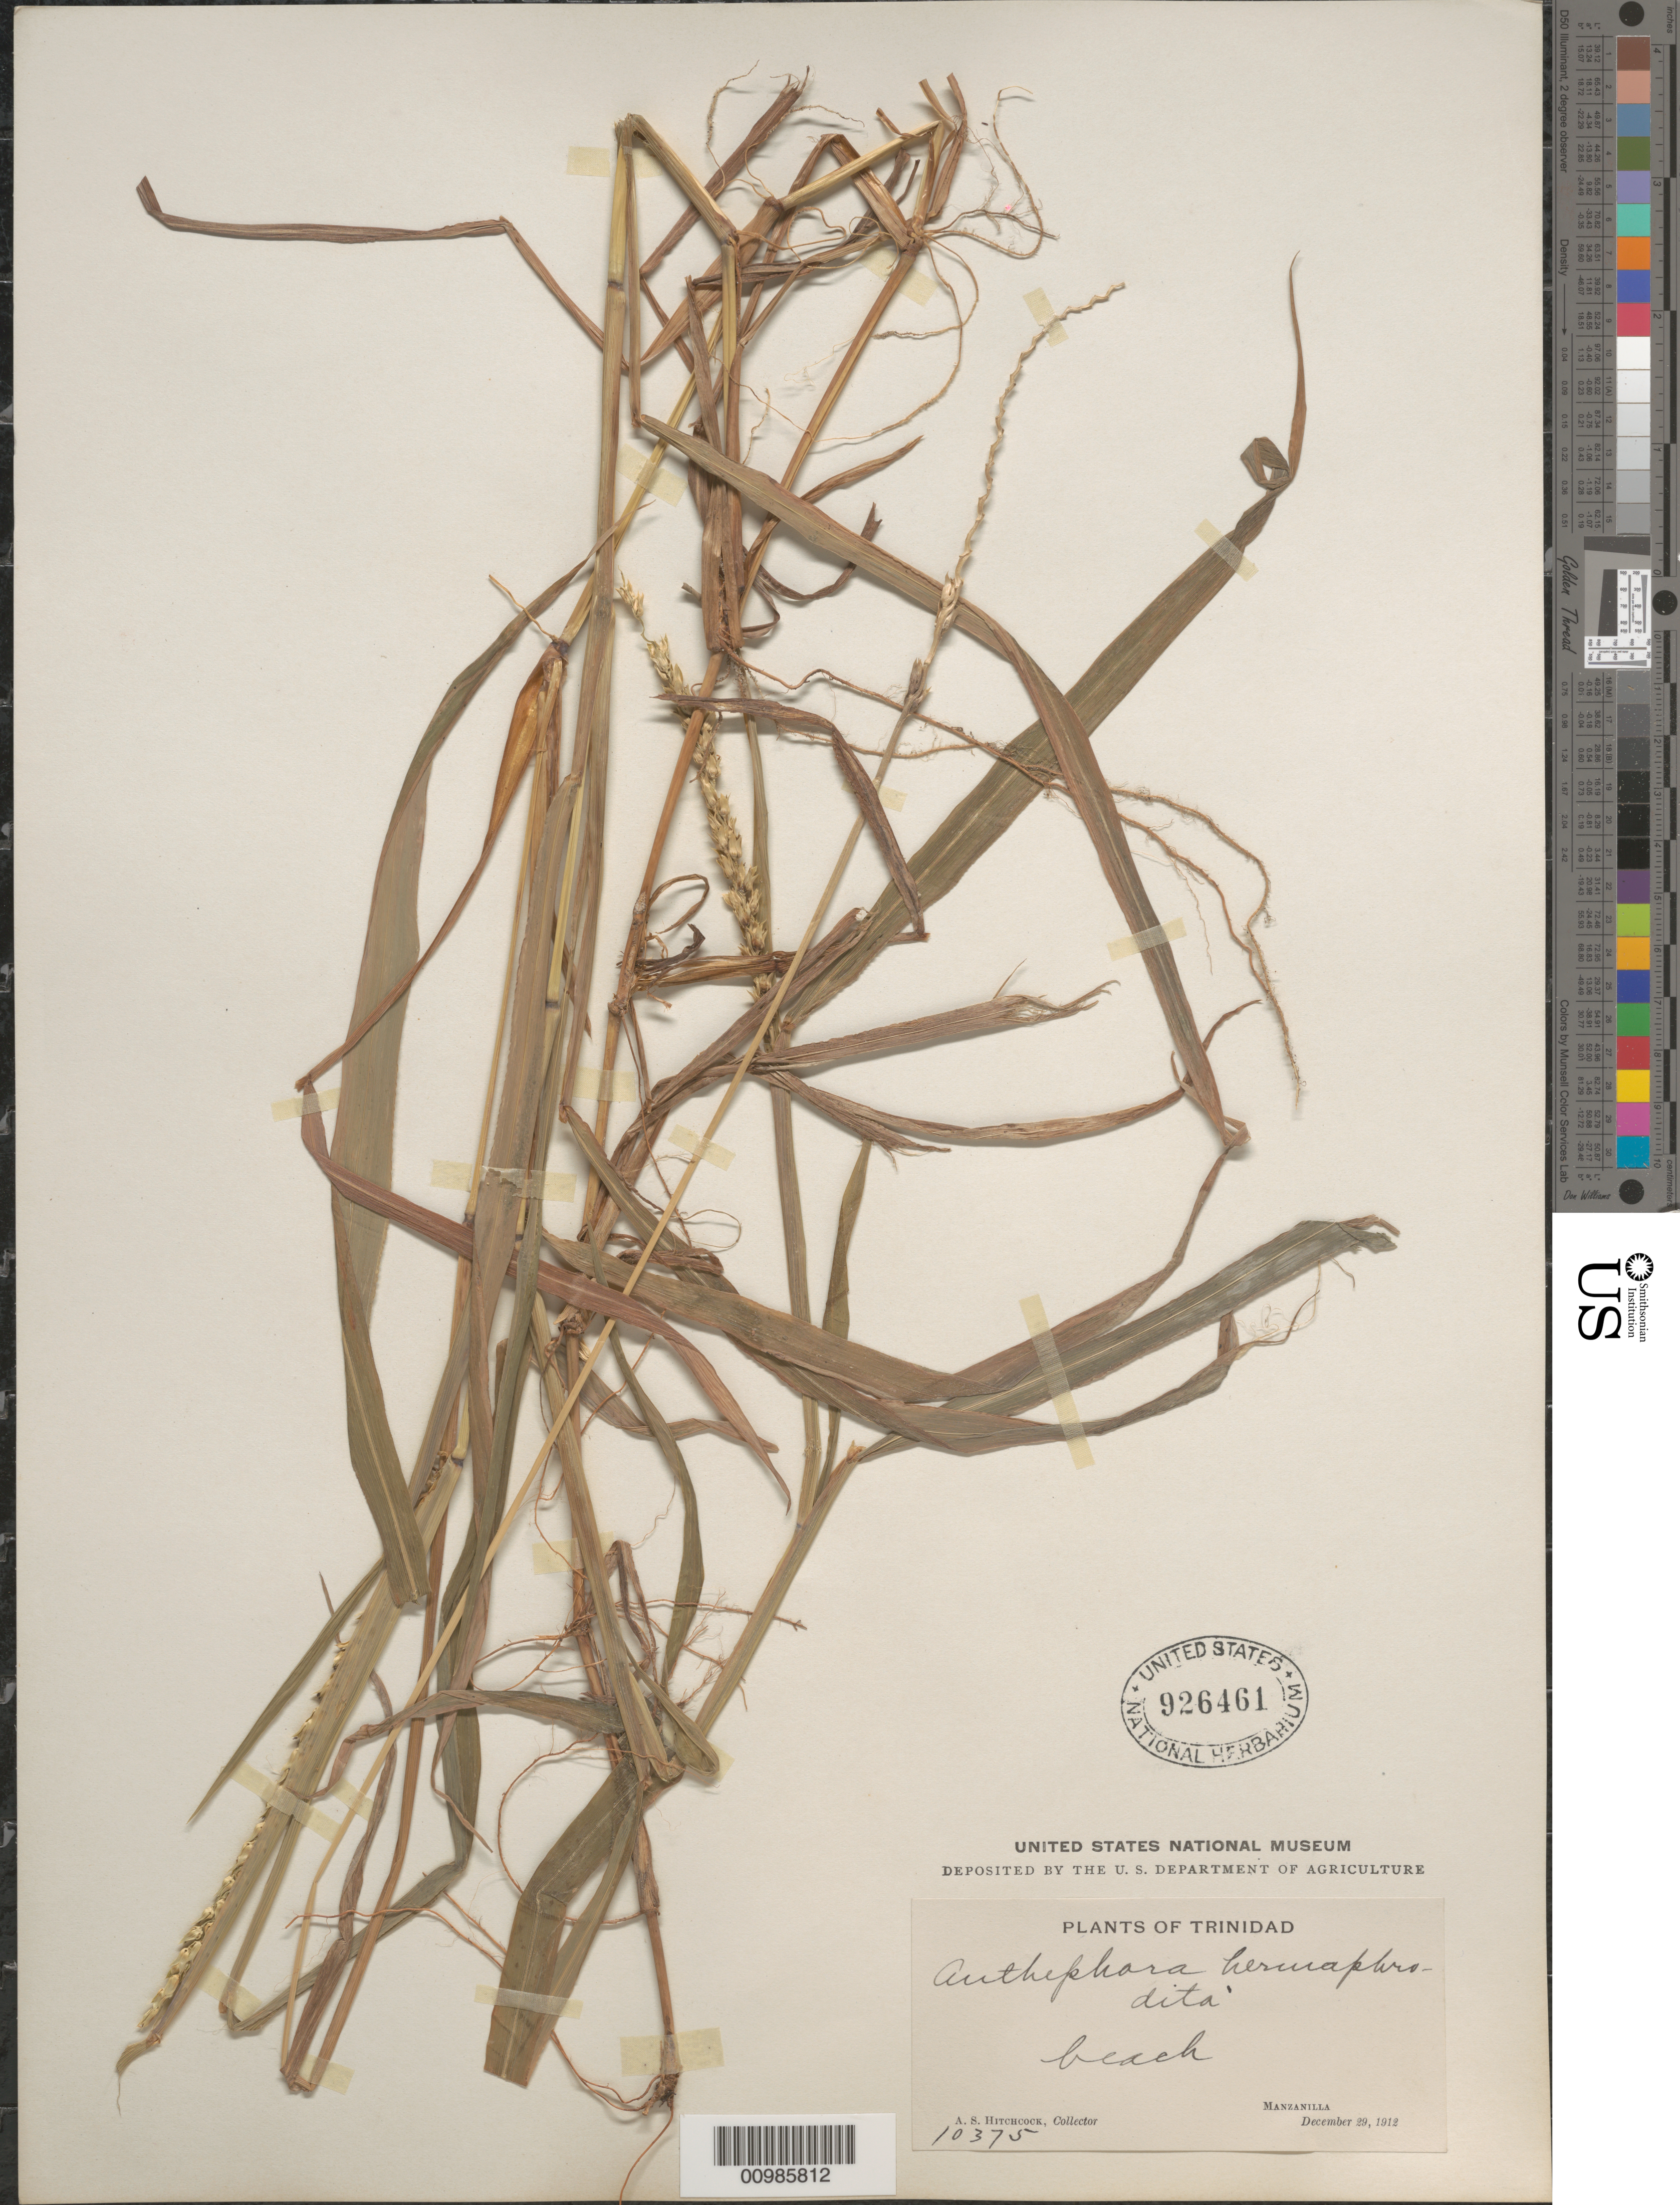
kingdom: Plantae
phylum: Tracheophyta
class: Liliopsida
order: Poales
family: Poaceae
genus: Anthephora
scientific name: Anthephora hermaphrodita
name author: (L.) Kuntze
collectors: A. S. Hitchcock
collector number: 10375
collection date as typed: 29 Dec 1912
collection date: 1912-12-29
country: Trinidad and Tobago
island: Trinidad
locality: Manzanilla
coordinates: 0 N, 0 E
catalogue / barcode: US 926461